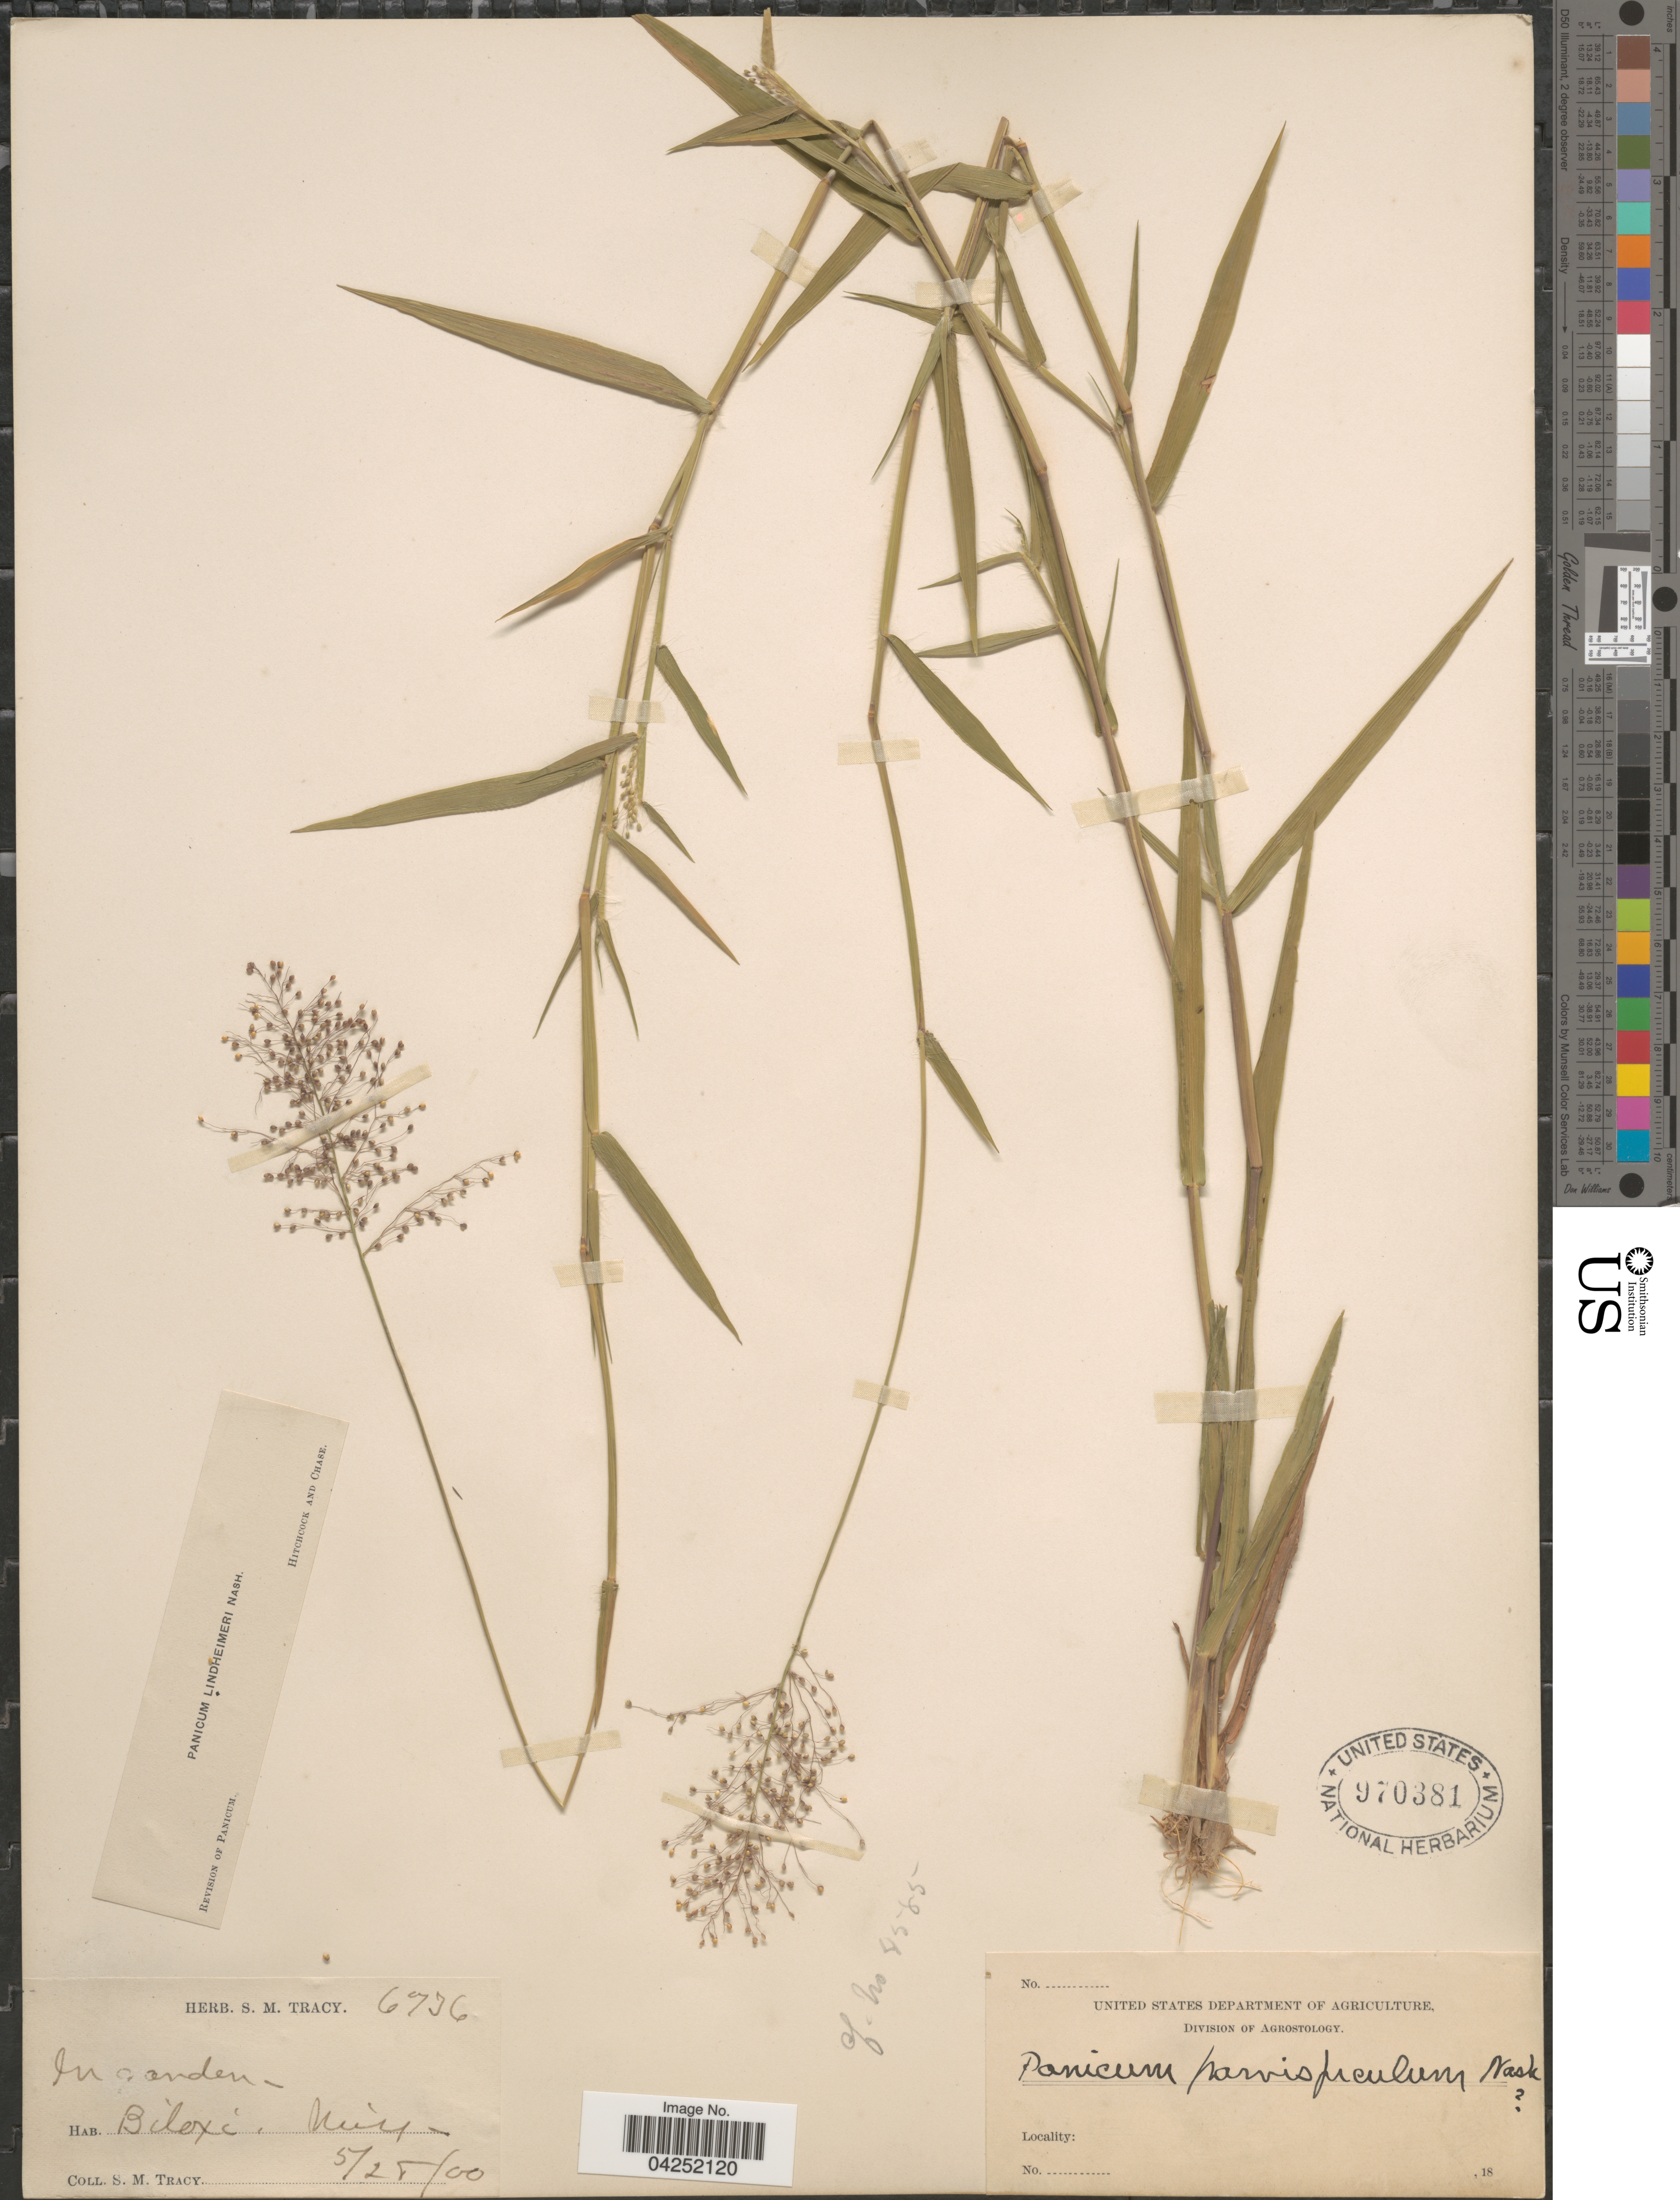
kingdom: Plantae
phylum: Tracheophyta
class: Liliopsida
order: Poales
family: Poaceae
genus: Dichanthelium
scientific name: Dichanthelium acuminatum var. lindheimeri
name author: (Nash) Gould & C.A. Clark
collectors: S. M. Tracy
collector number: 6736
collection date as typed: Transcribed d/m/y: 28/5/0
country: United States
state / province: Mississippi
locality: In garden. Biloxi.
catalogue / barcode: US 970381